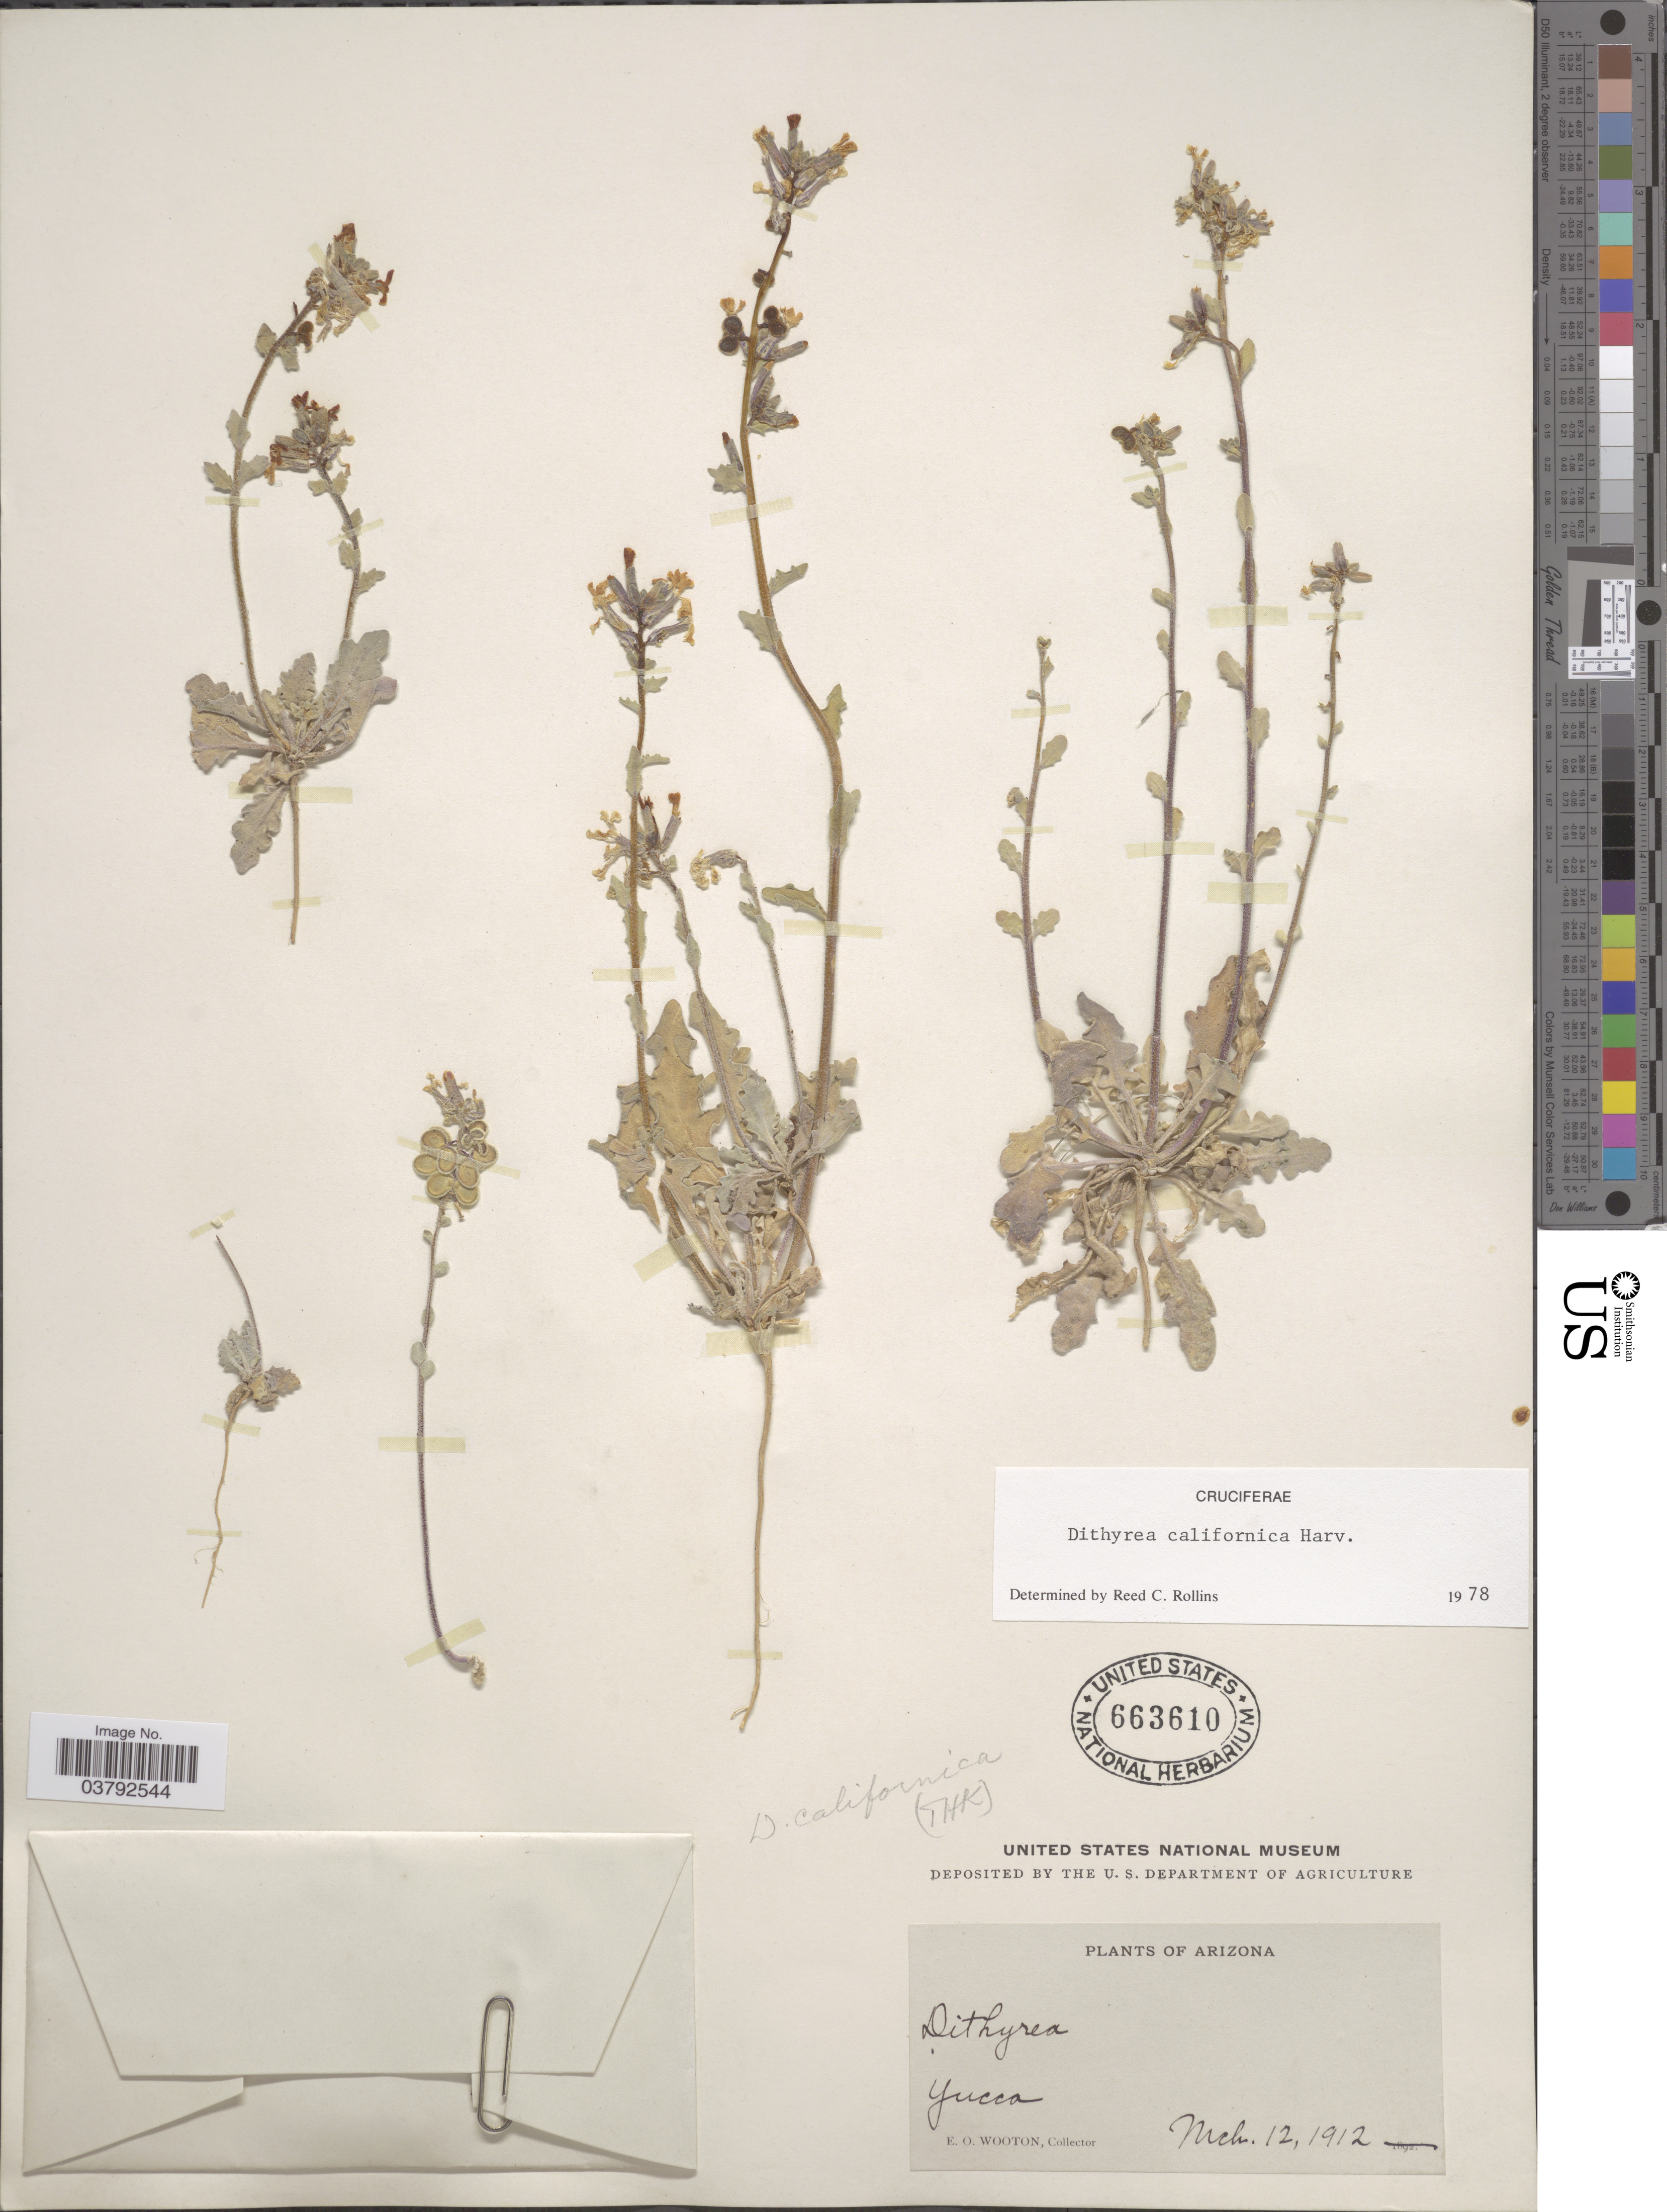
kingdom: Plantae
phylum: Tracheophyta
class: Magnoliopsida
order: Brassicales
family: Brassicaceae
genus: Dithyrea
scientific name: Dithyrea californica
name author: Harv.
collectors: E. O. Wooton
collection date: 1912-03-12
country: United States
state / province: Arizona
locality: Yucca.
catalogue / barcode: US 663610